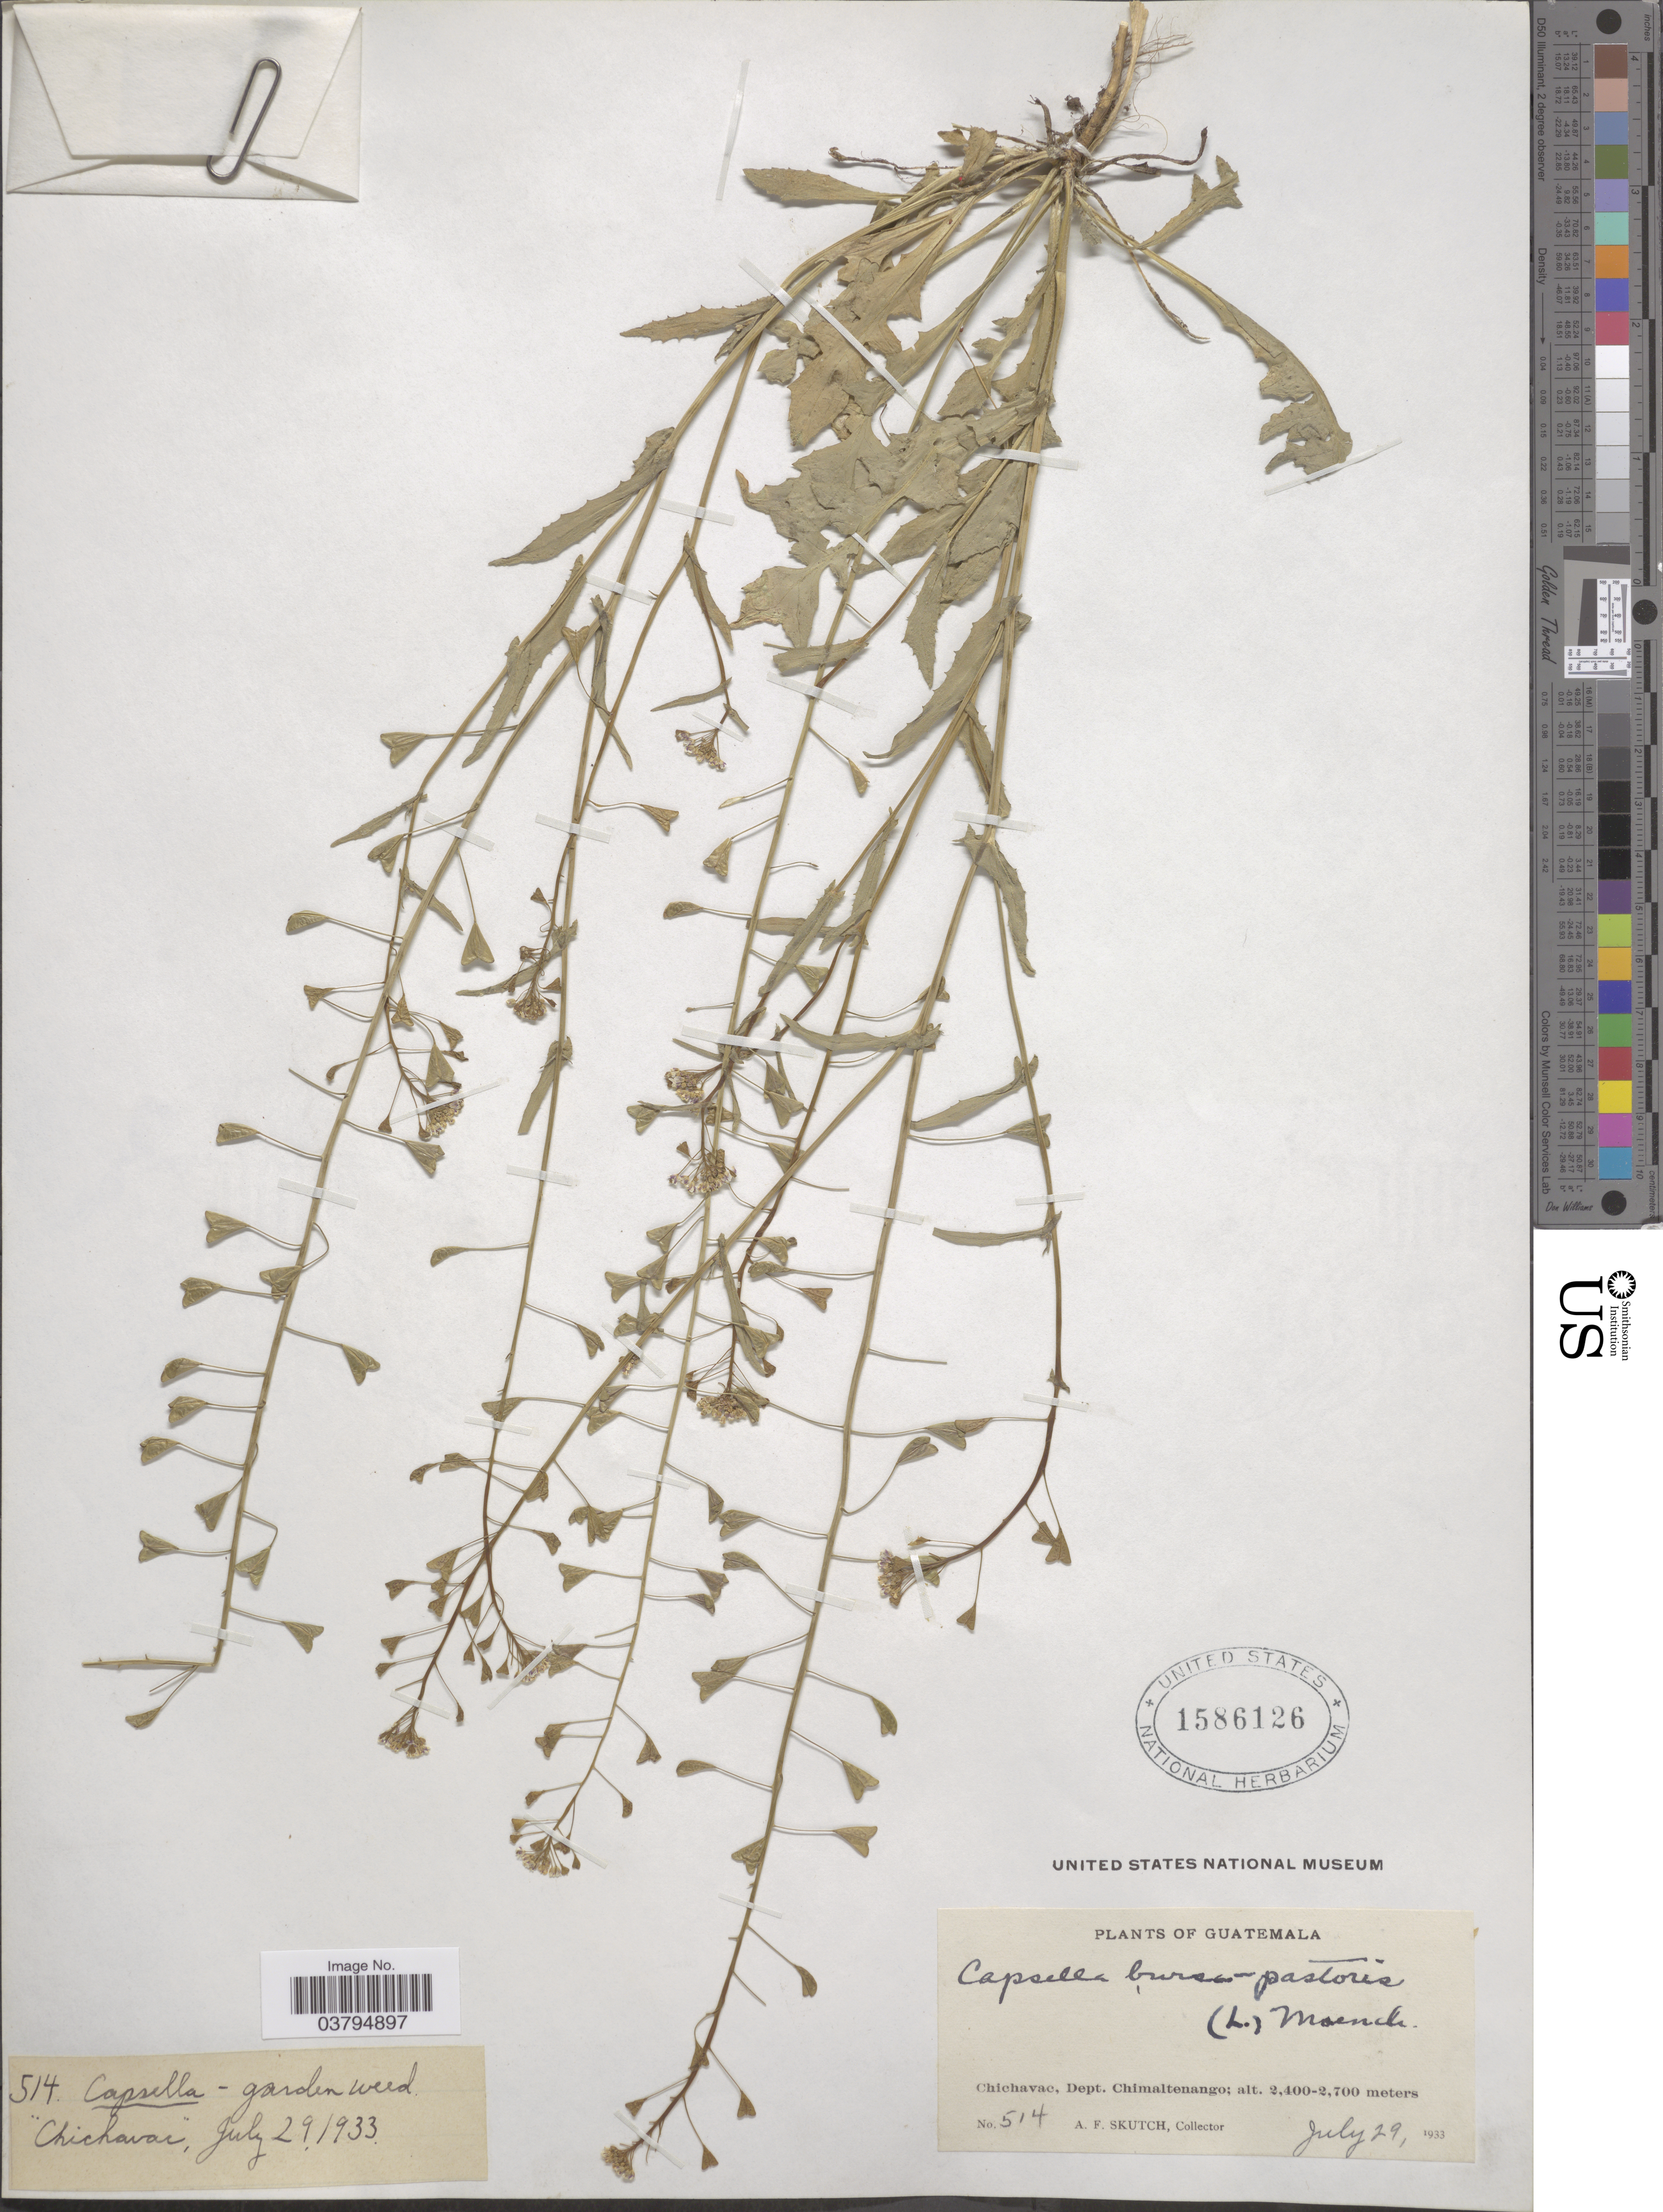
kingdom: Plantae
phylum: Tracheophyta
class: Magnoliopsida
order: Brassicales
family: Brassicaceae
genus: Capsella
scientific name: Capsella bursa-pastoris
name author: (L.) Medik.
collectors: A. F. Skutch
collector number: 514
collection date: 1933-07-29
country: Guatemala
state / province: Chimaltenango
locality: Chichavac, Dept. Chimaltenango.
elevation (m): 2400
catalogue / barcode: US 1586126